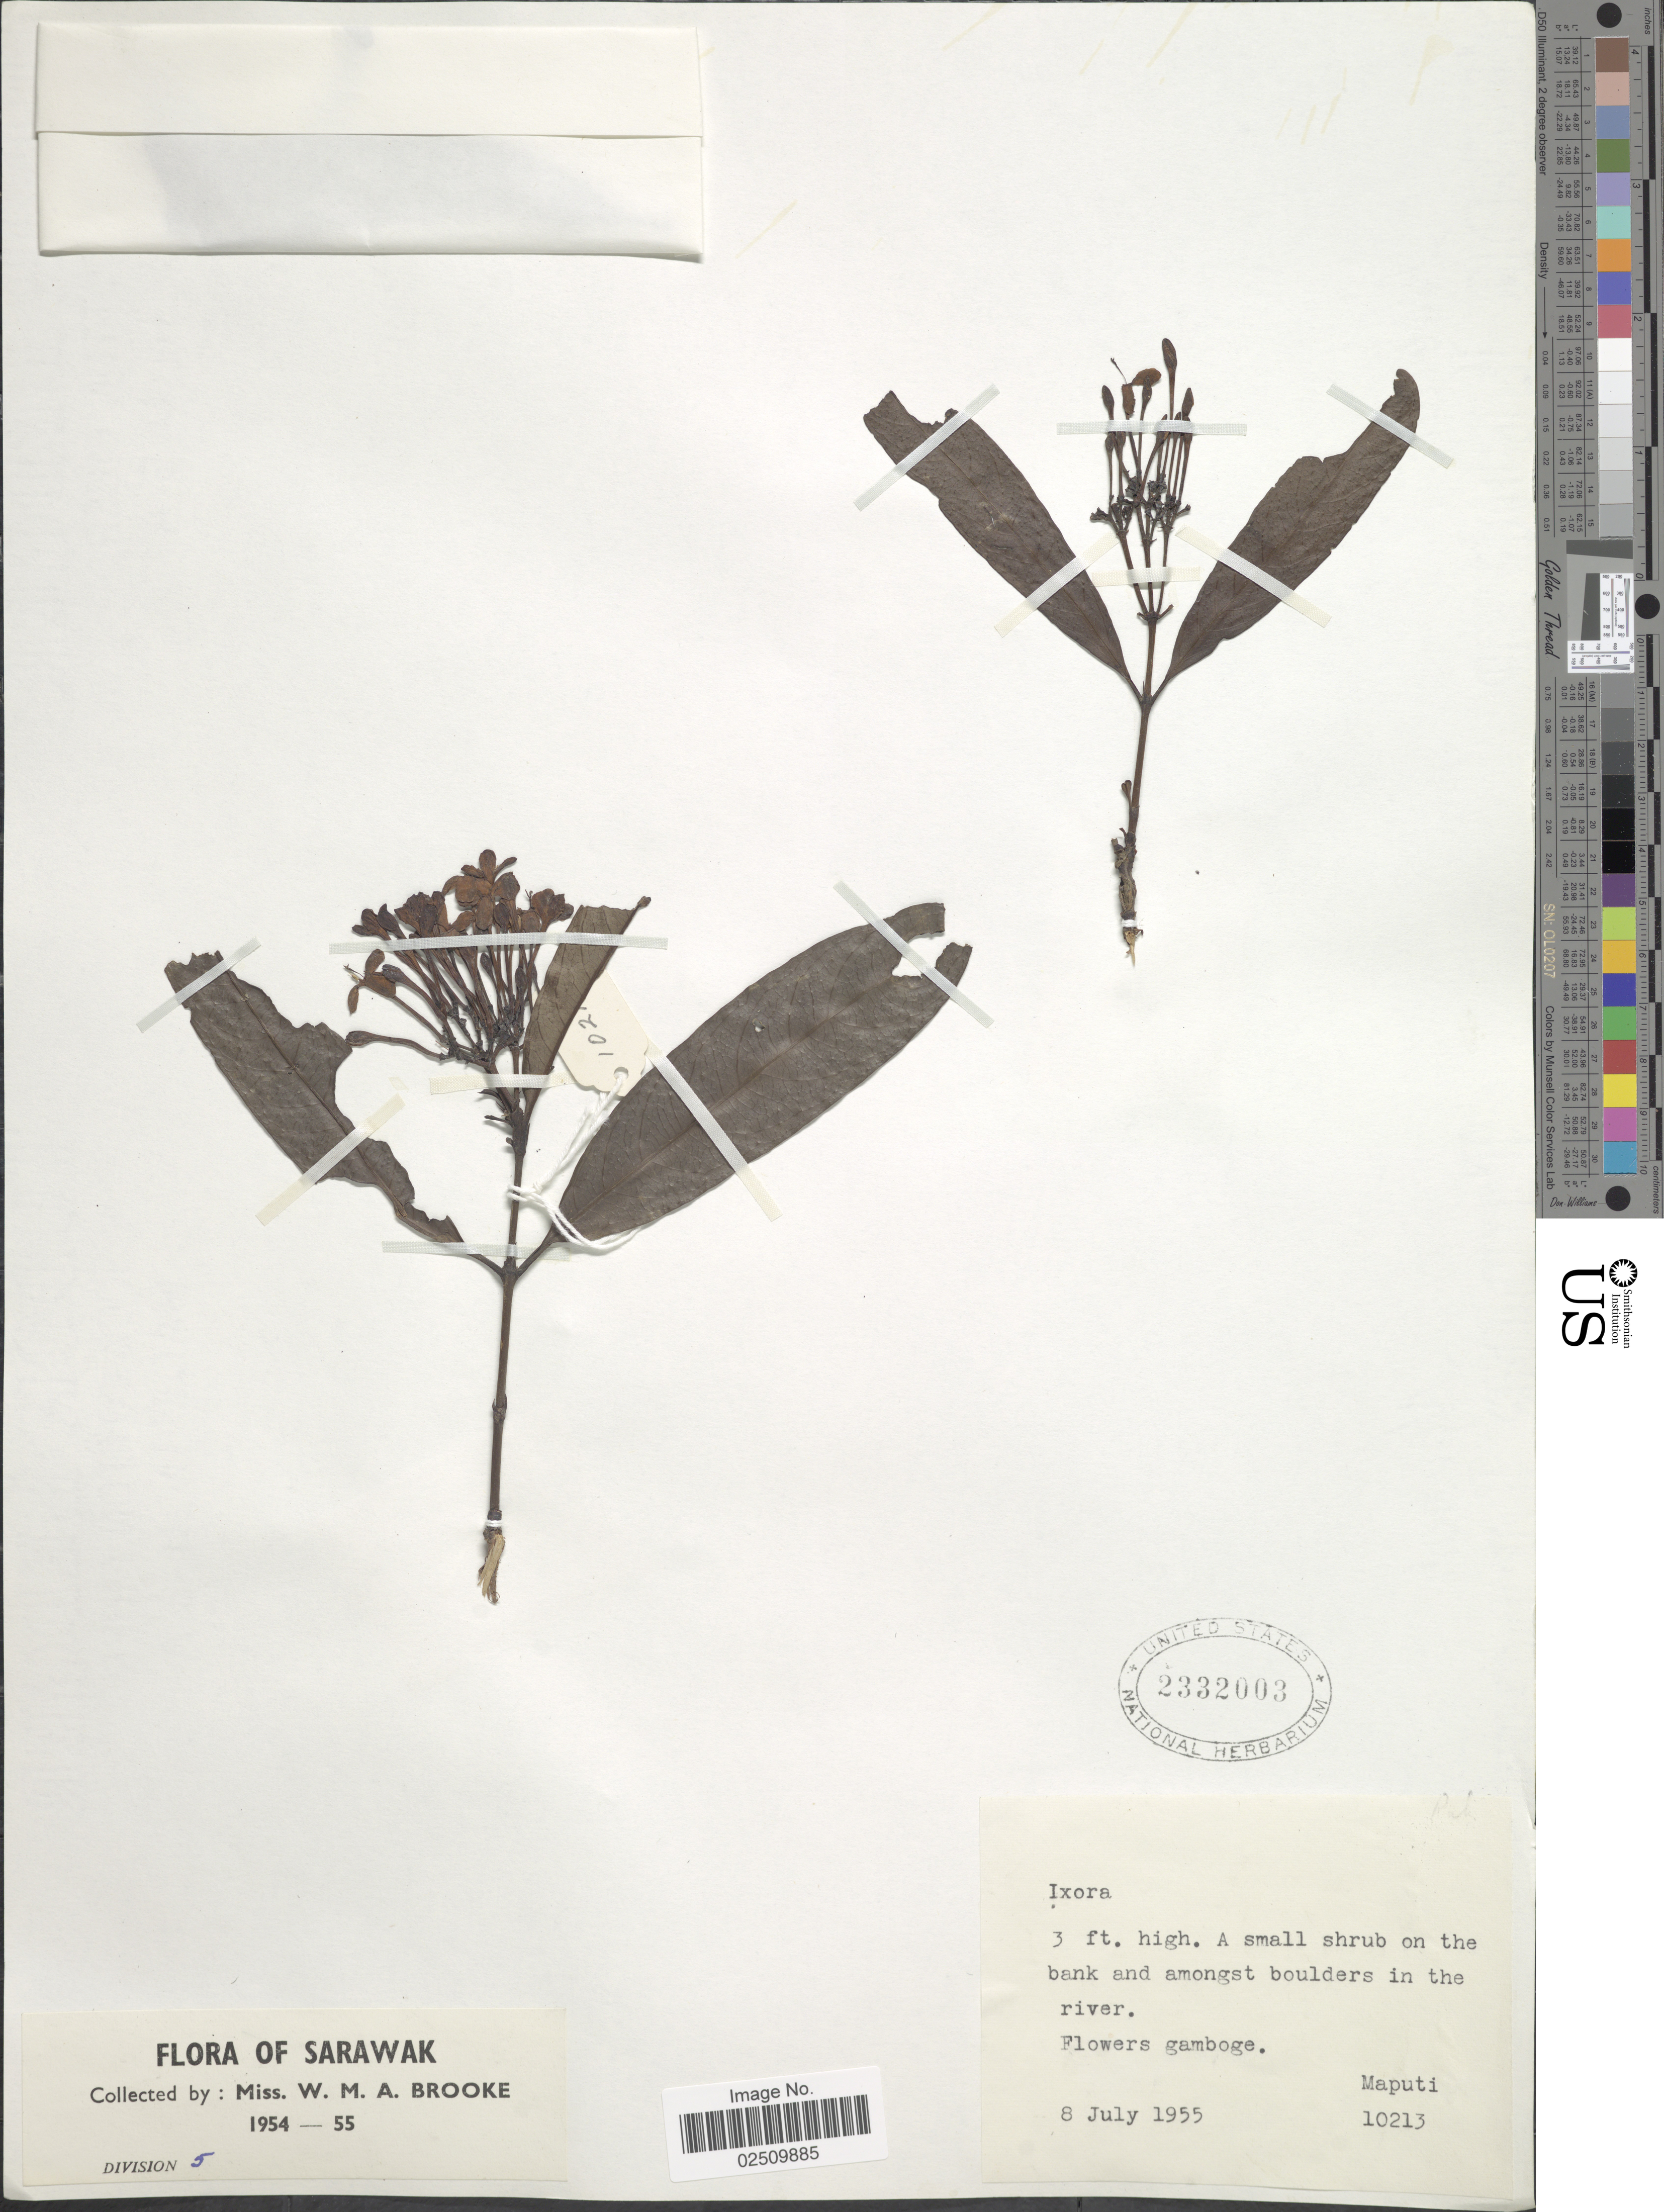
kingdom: Plantae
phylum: Tracheophyta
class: Magnoliopsida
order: Gentianales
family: Rubiaceae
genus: Ixora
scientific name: Ixora sp.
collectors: W. Brooke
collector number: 10213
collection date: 1955-07-08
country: Malaysia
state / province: Sarawak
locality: A small shrub on the bank and amongst boulders in the river. Maputi. Division 5.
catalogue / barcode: US 2332003